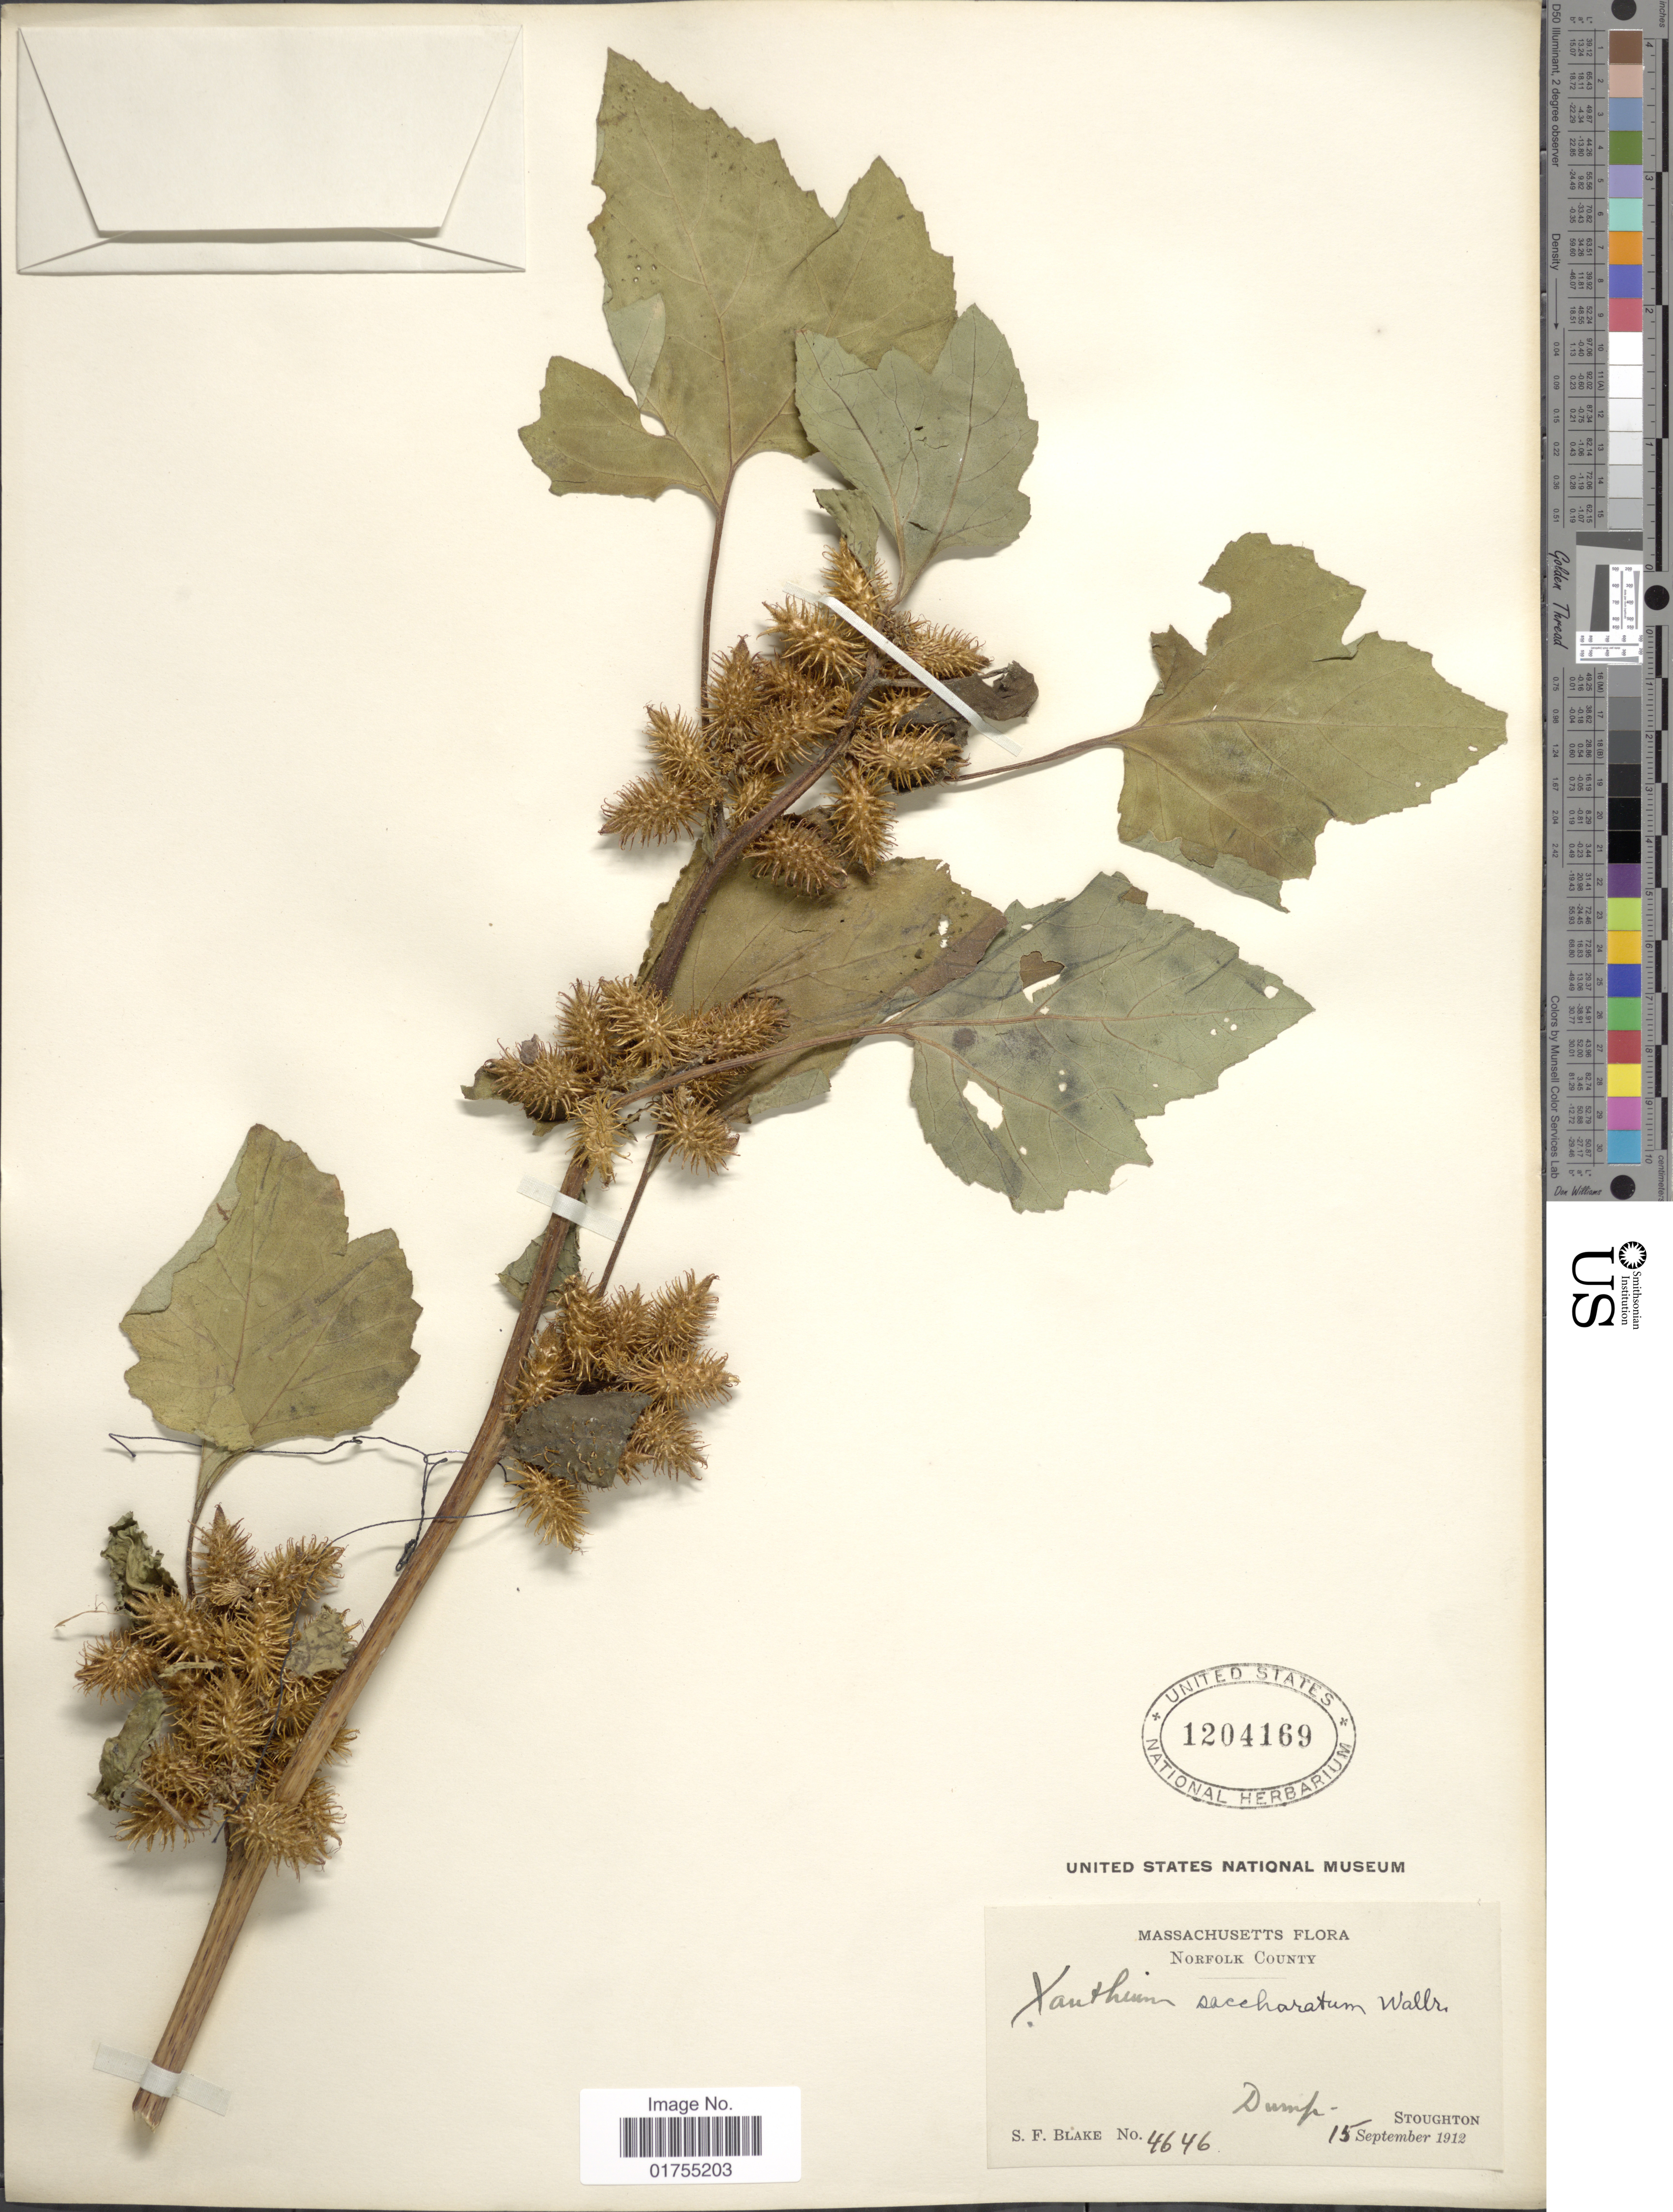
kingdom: Plantae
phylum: Tracheophyta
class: Magnoliopsida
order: Asterales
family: Asteraceae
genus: Xanthium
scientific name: Xanthium strumarium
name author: L.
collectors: S. Blake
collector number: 4646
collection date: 1912-09-15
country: United States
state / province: Massachusetts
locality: Norfolk County, Dump Stoughton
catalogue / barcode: US 1204169